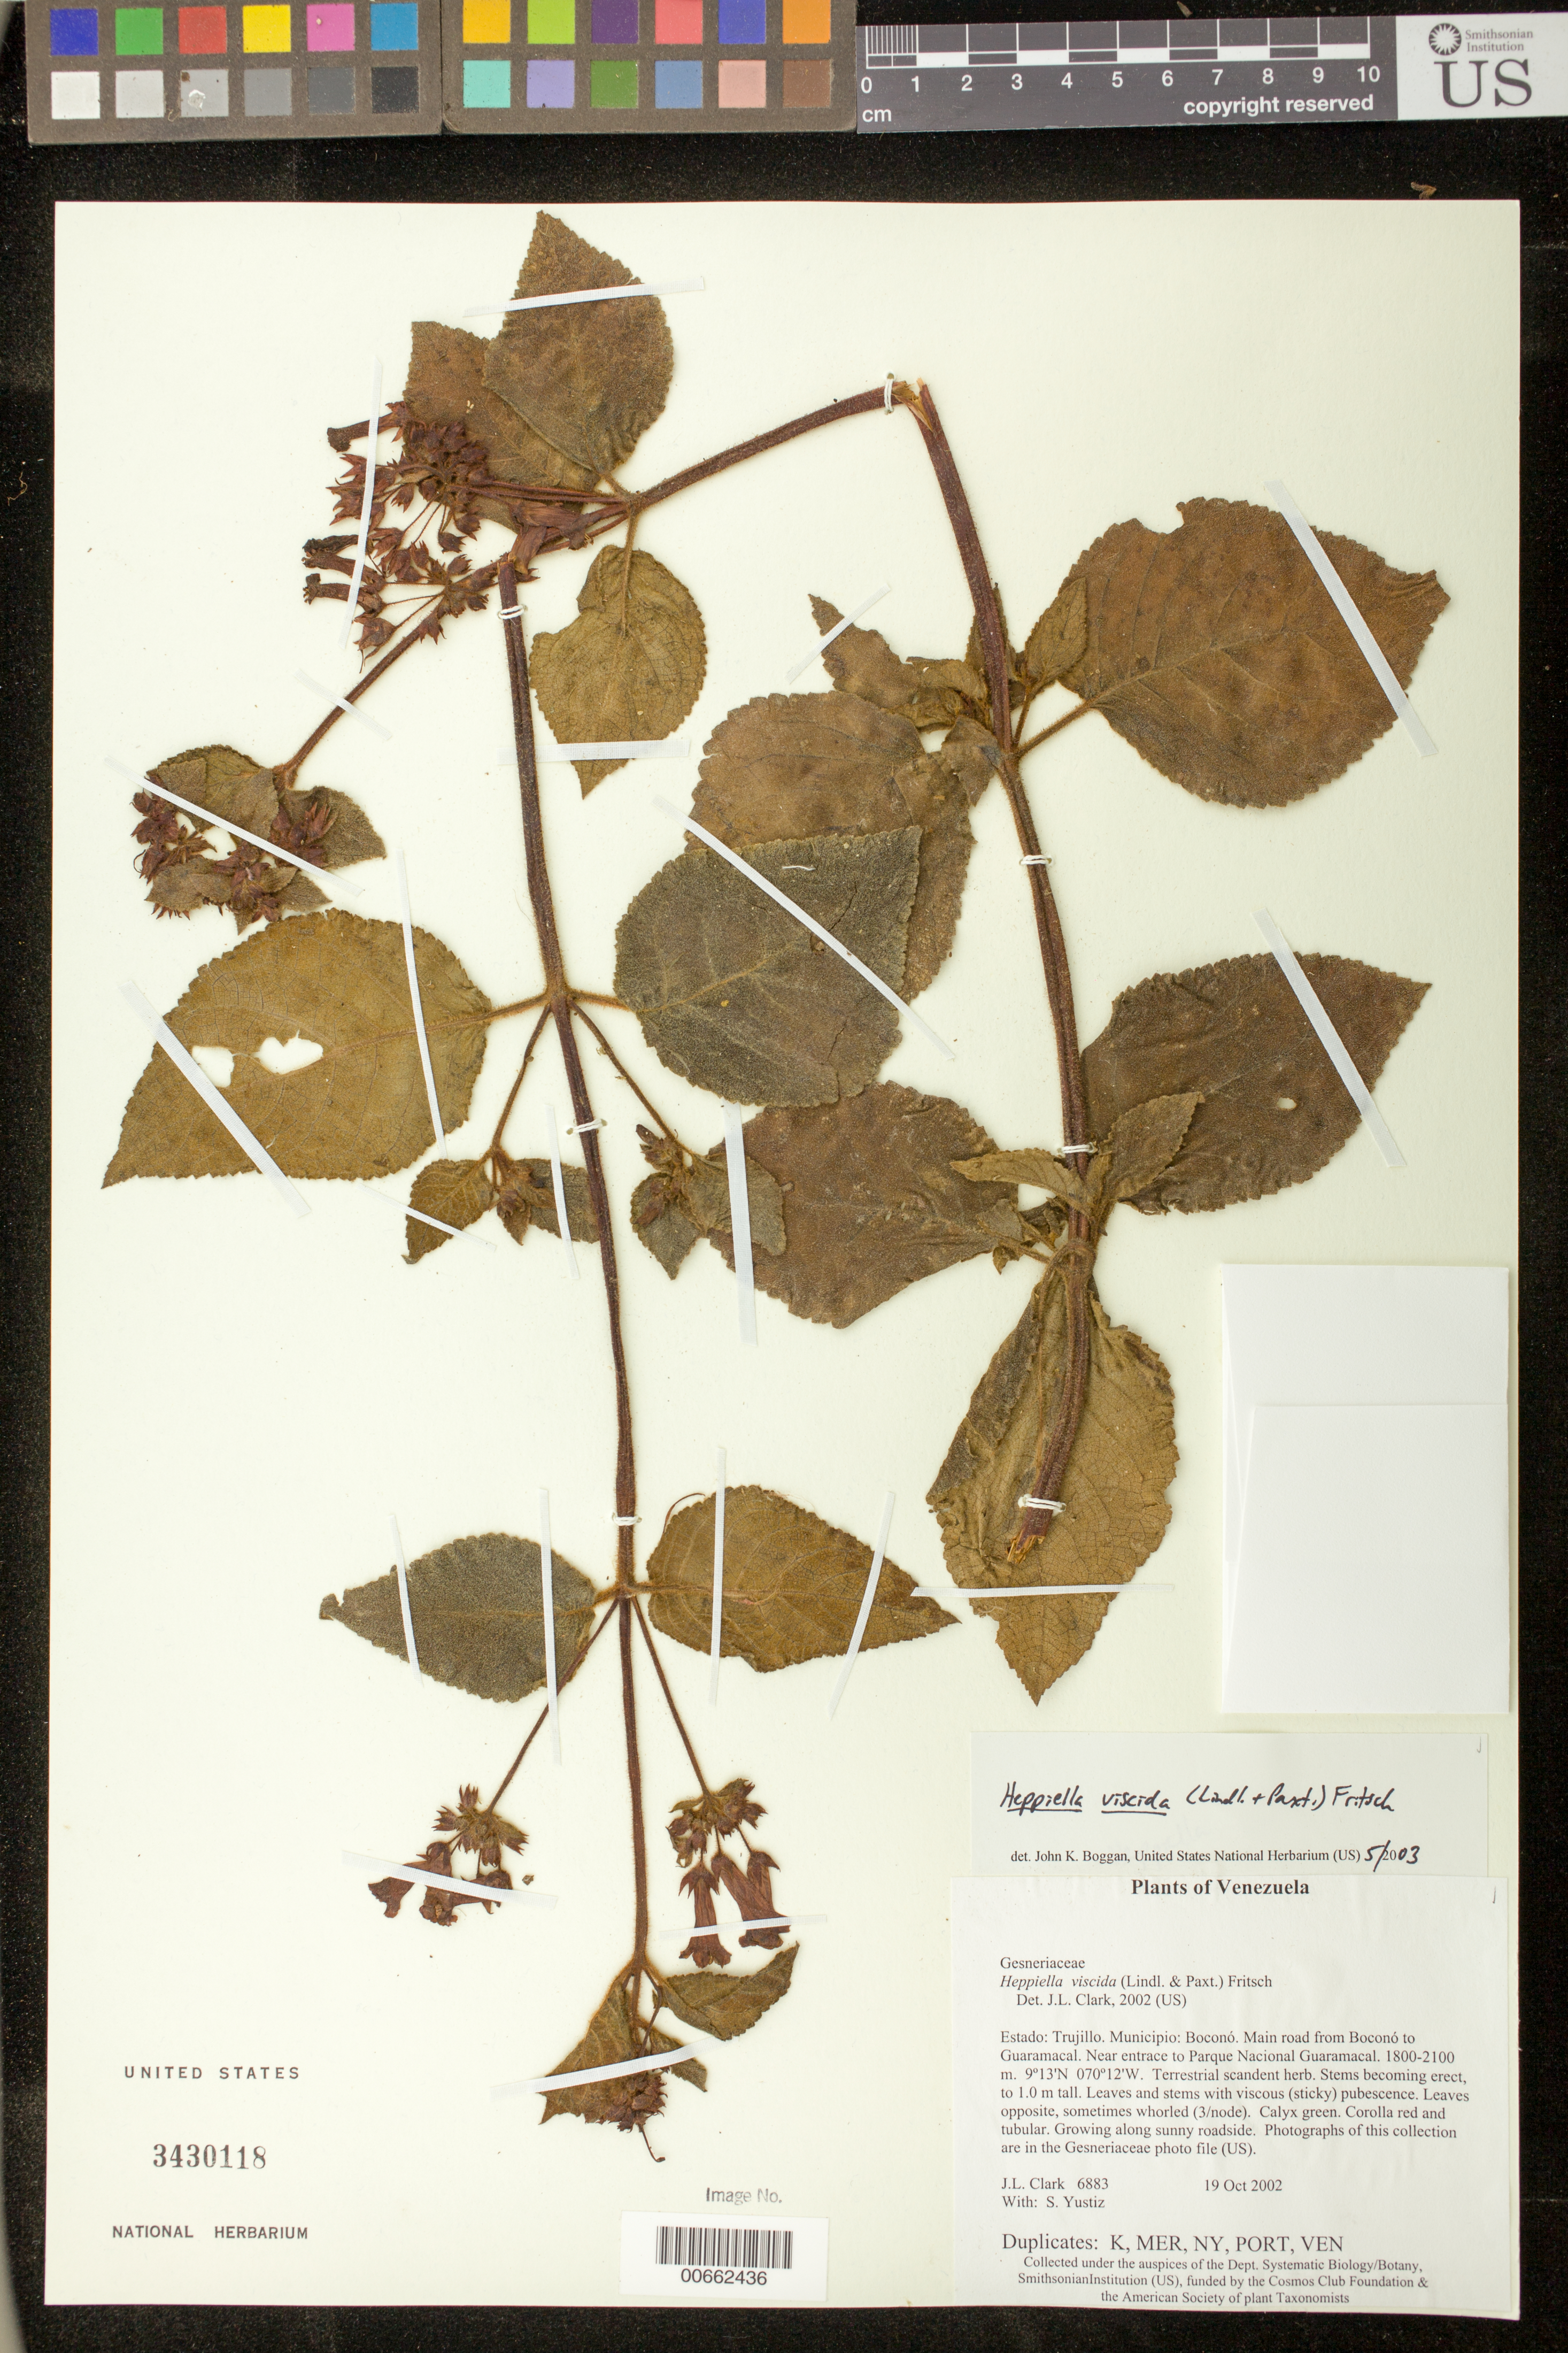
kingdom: Plantae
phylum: Tracheophyta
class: Magnoliopsida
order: Lamiales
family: Gesneriaceae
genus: Heppiella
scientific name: Heppiella viscida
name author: (Lindl. &) Fritsch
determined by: Clark, J. L., (SEL), The Marie Selby Botanical Garden (UNITED STATES)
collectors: J. L. Clark & S. Yustiz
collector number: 6883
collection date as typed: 19 Oct 2002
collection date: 2002-10-19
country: Venezuela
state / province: Trujillo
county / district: Boconó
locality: Main road from Boconó to Guaramacal. Near entrace to Parque Nacional Guaramacal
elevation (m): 1800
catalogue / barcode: US 3430118